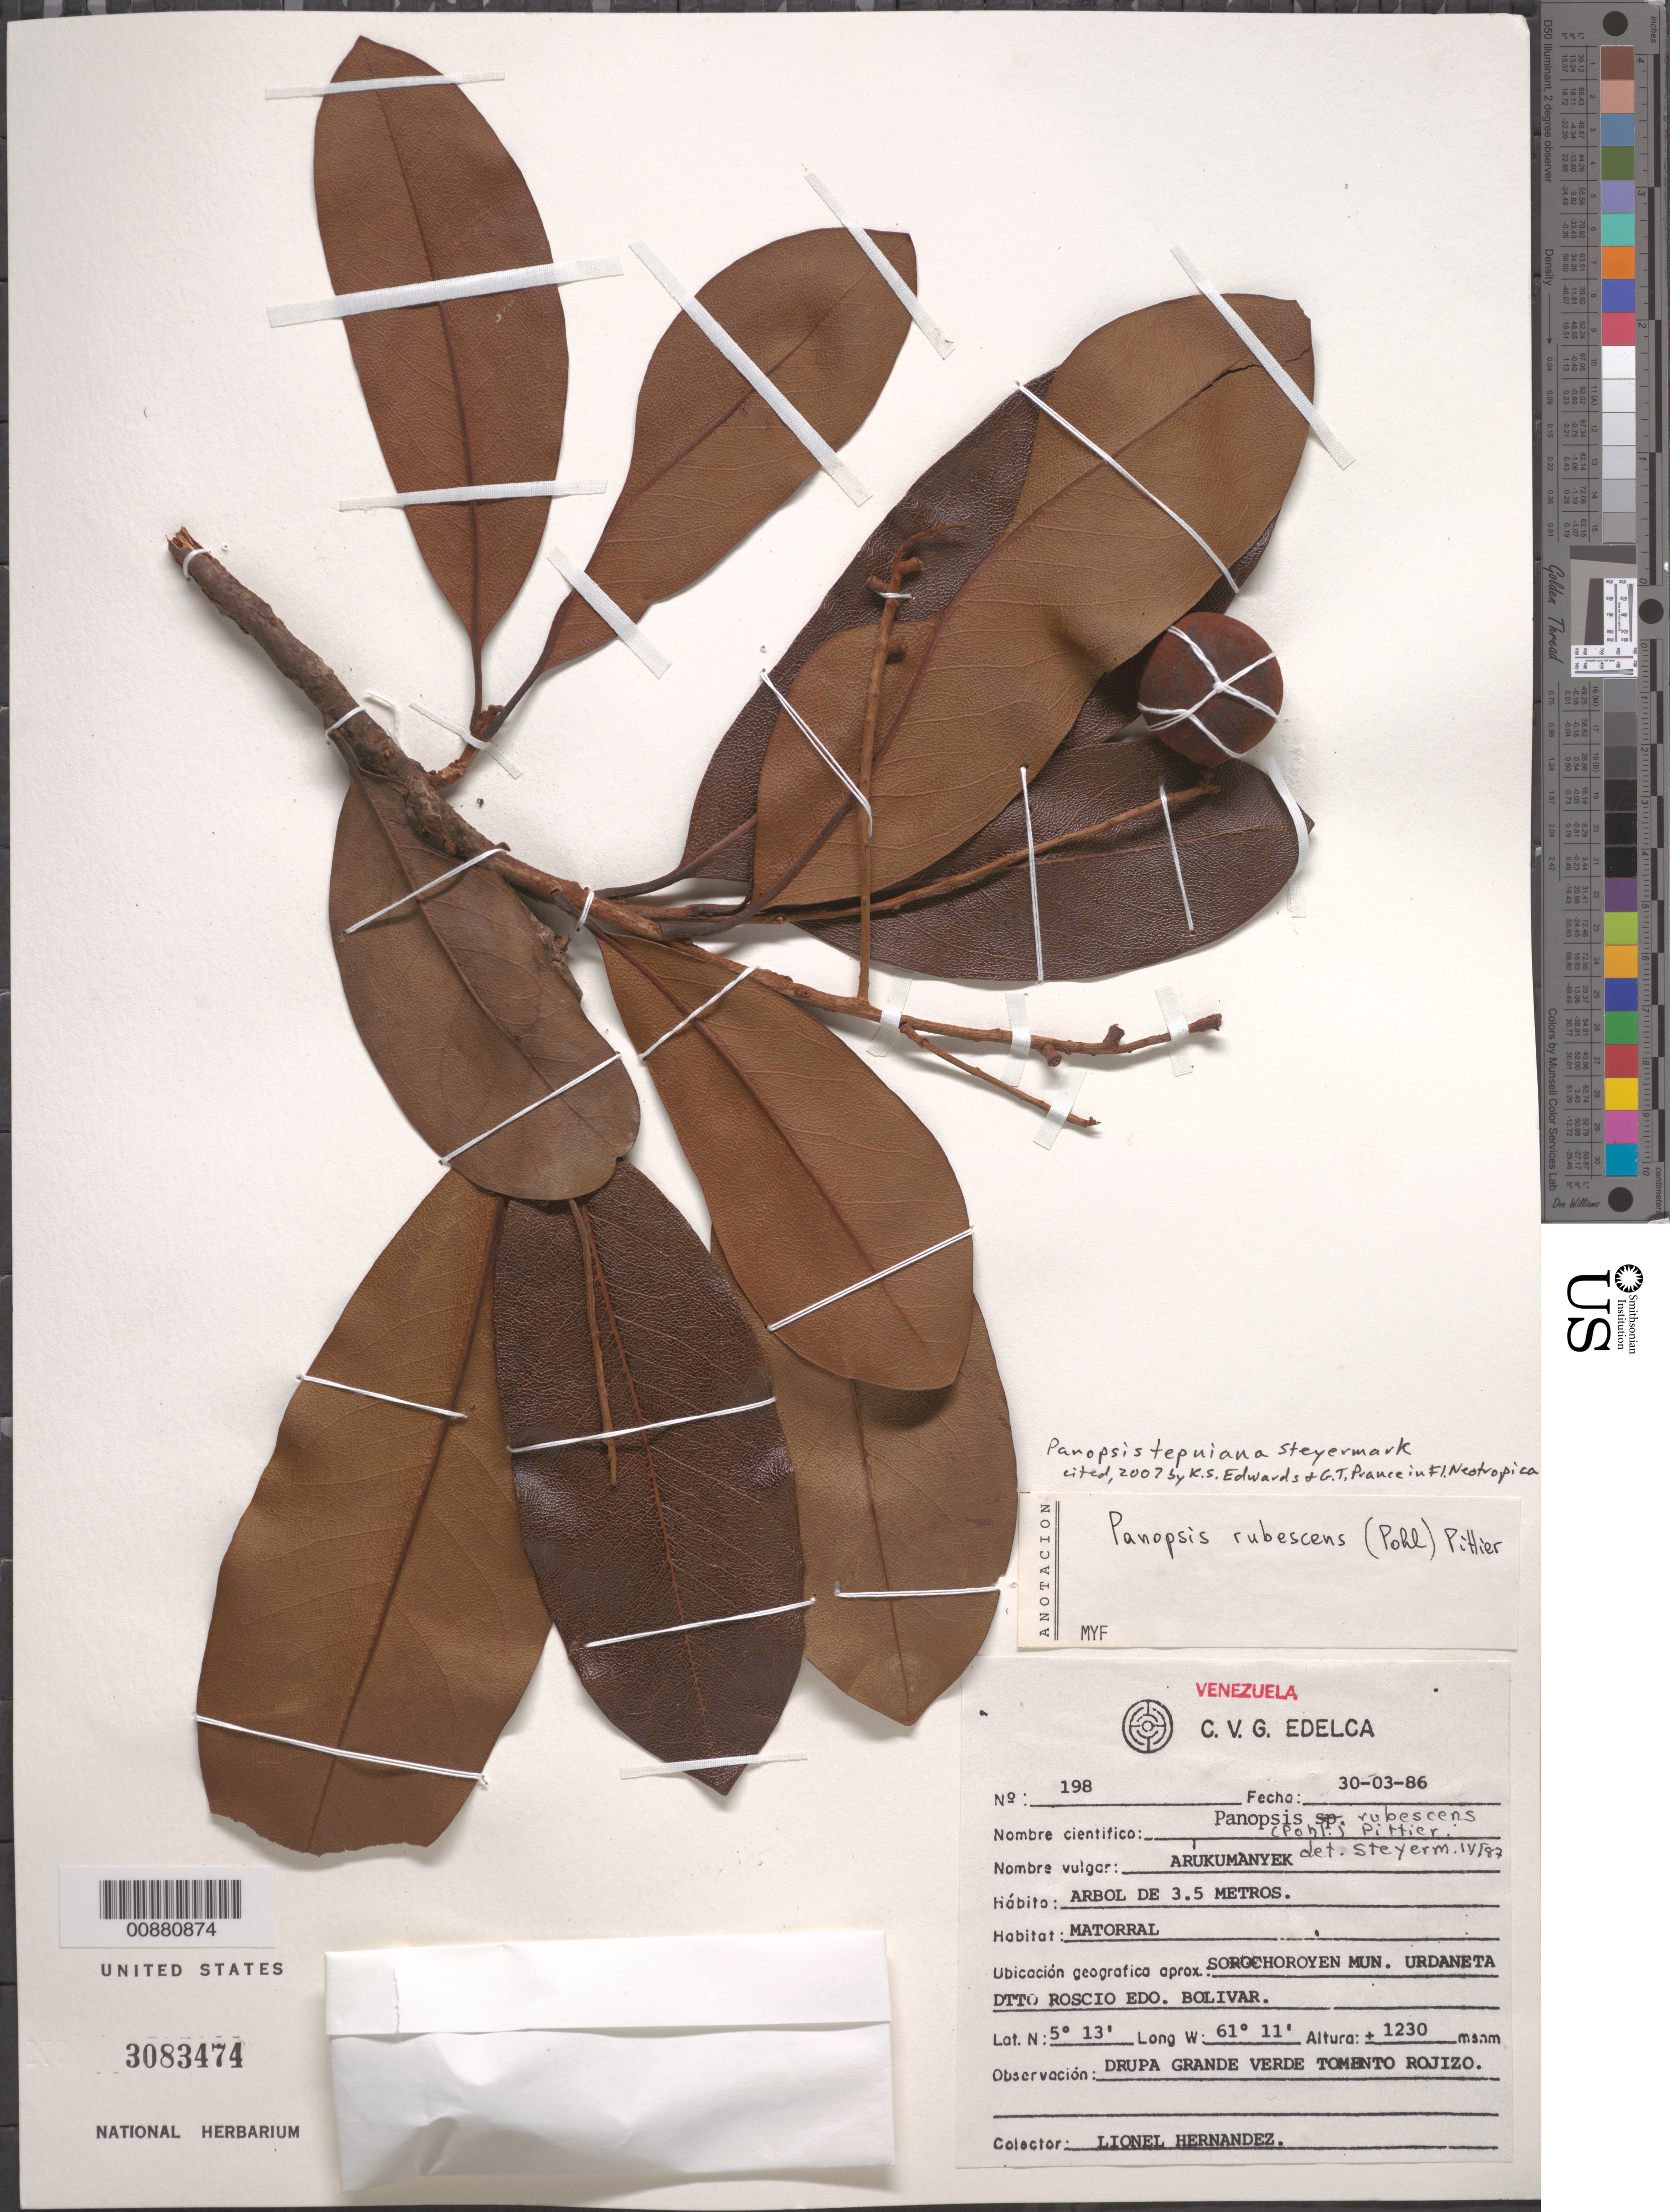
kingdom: Plantae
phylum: Tracheophyta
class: Magnoliopsida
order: Proteales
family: Proteaceae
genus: Panopsis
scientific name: Panopsis tepuiana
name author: Steyerm.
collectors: L. Hernández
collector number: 198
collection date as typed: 30-Mar-86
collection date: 1986-03-30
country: Venezuela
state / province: Bolívar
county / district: Roscio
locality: Mun. Urdaneta, Sorochoroyen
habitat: Matorral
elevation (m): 1230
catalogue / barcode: US 3083474